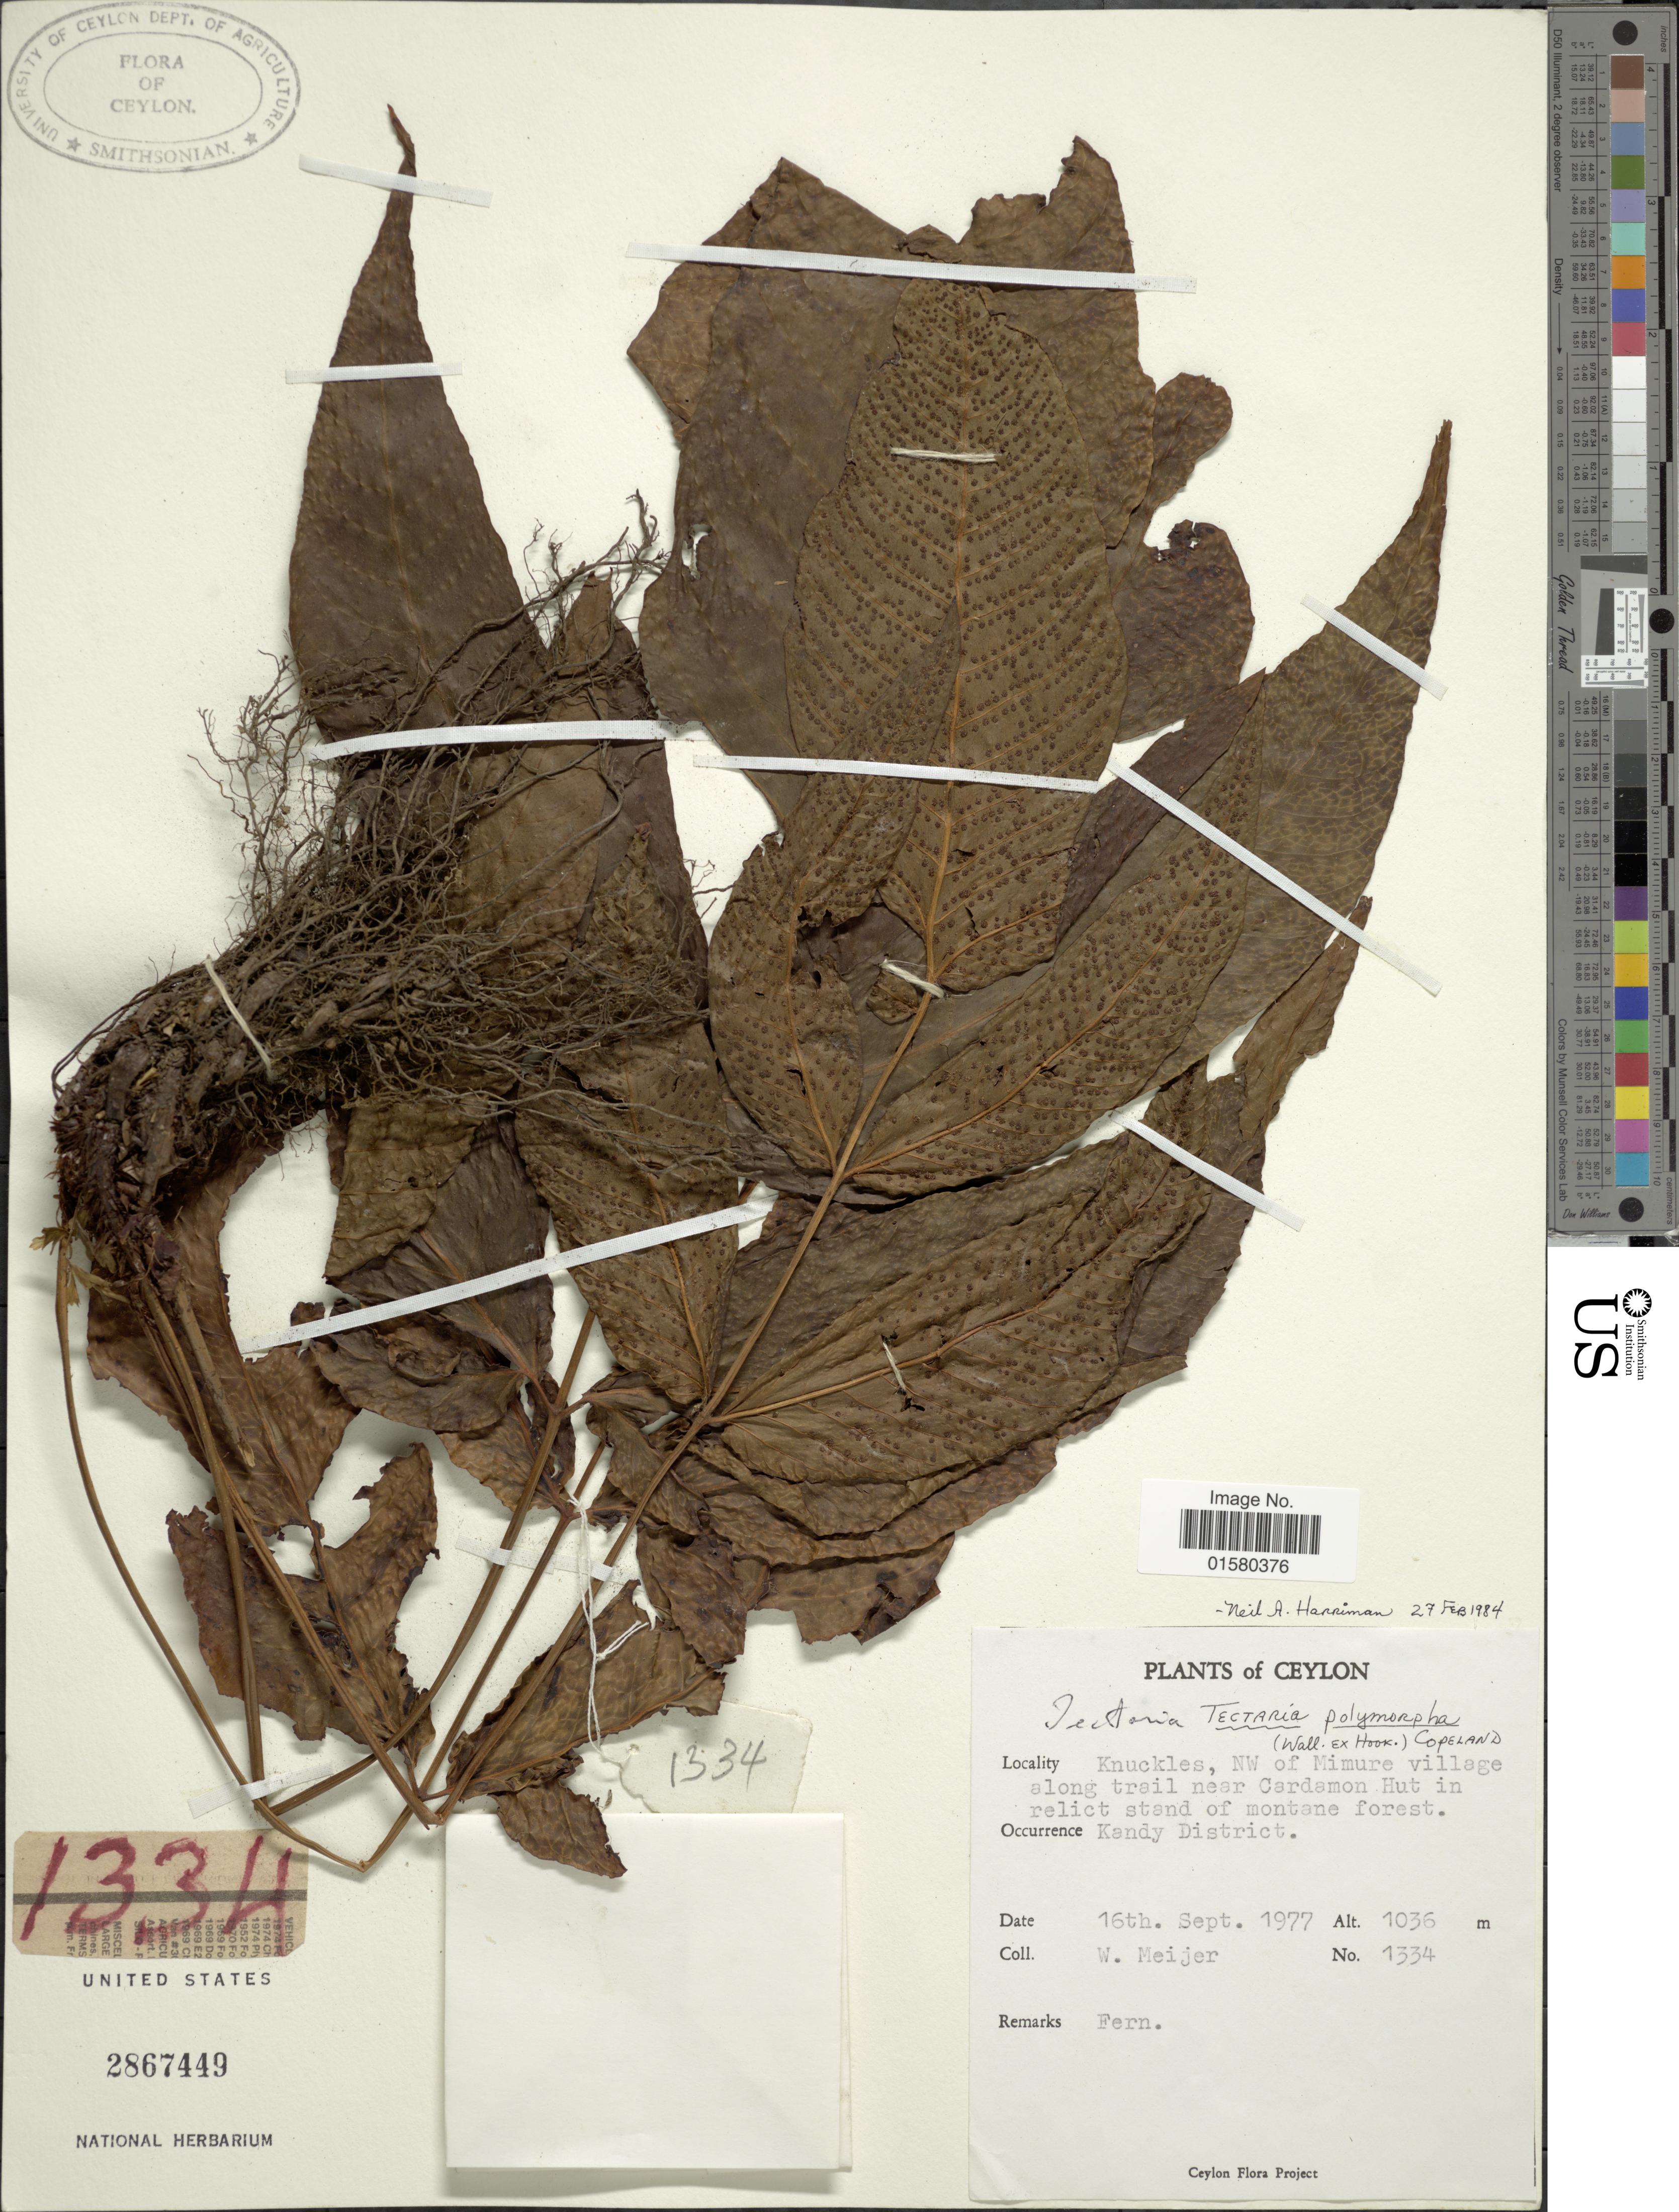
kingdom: Plantae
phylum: Tracheophyta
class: Polypodiopsida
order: Polypodiales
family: Tectariaceae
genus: Tectaria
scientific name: Tectaria polymorpha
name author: (Wall. ex Hook.) Copel.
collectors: W. Meijer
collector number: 1334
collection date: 1977-09-16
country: Sri Lanka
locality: Ceylon, Knuckles NW of Mimure village along trail near Cardamon Hut, Kandy District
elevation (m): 1036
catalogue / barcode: US 2867449